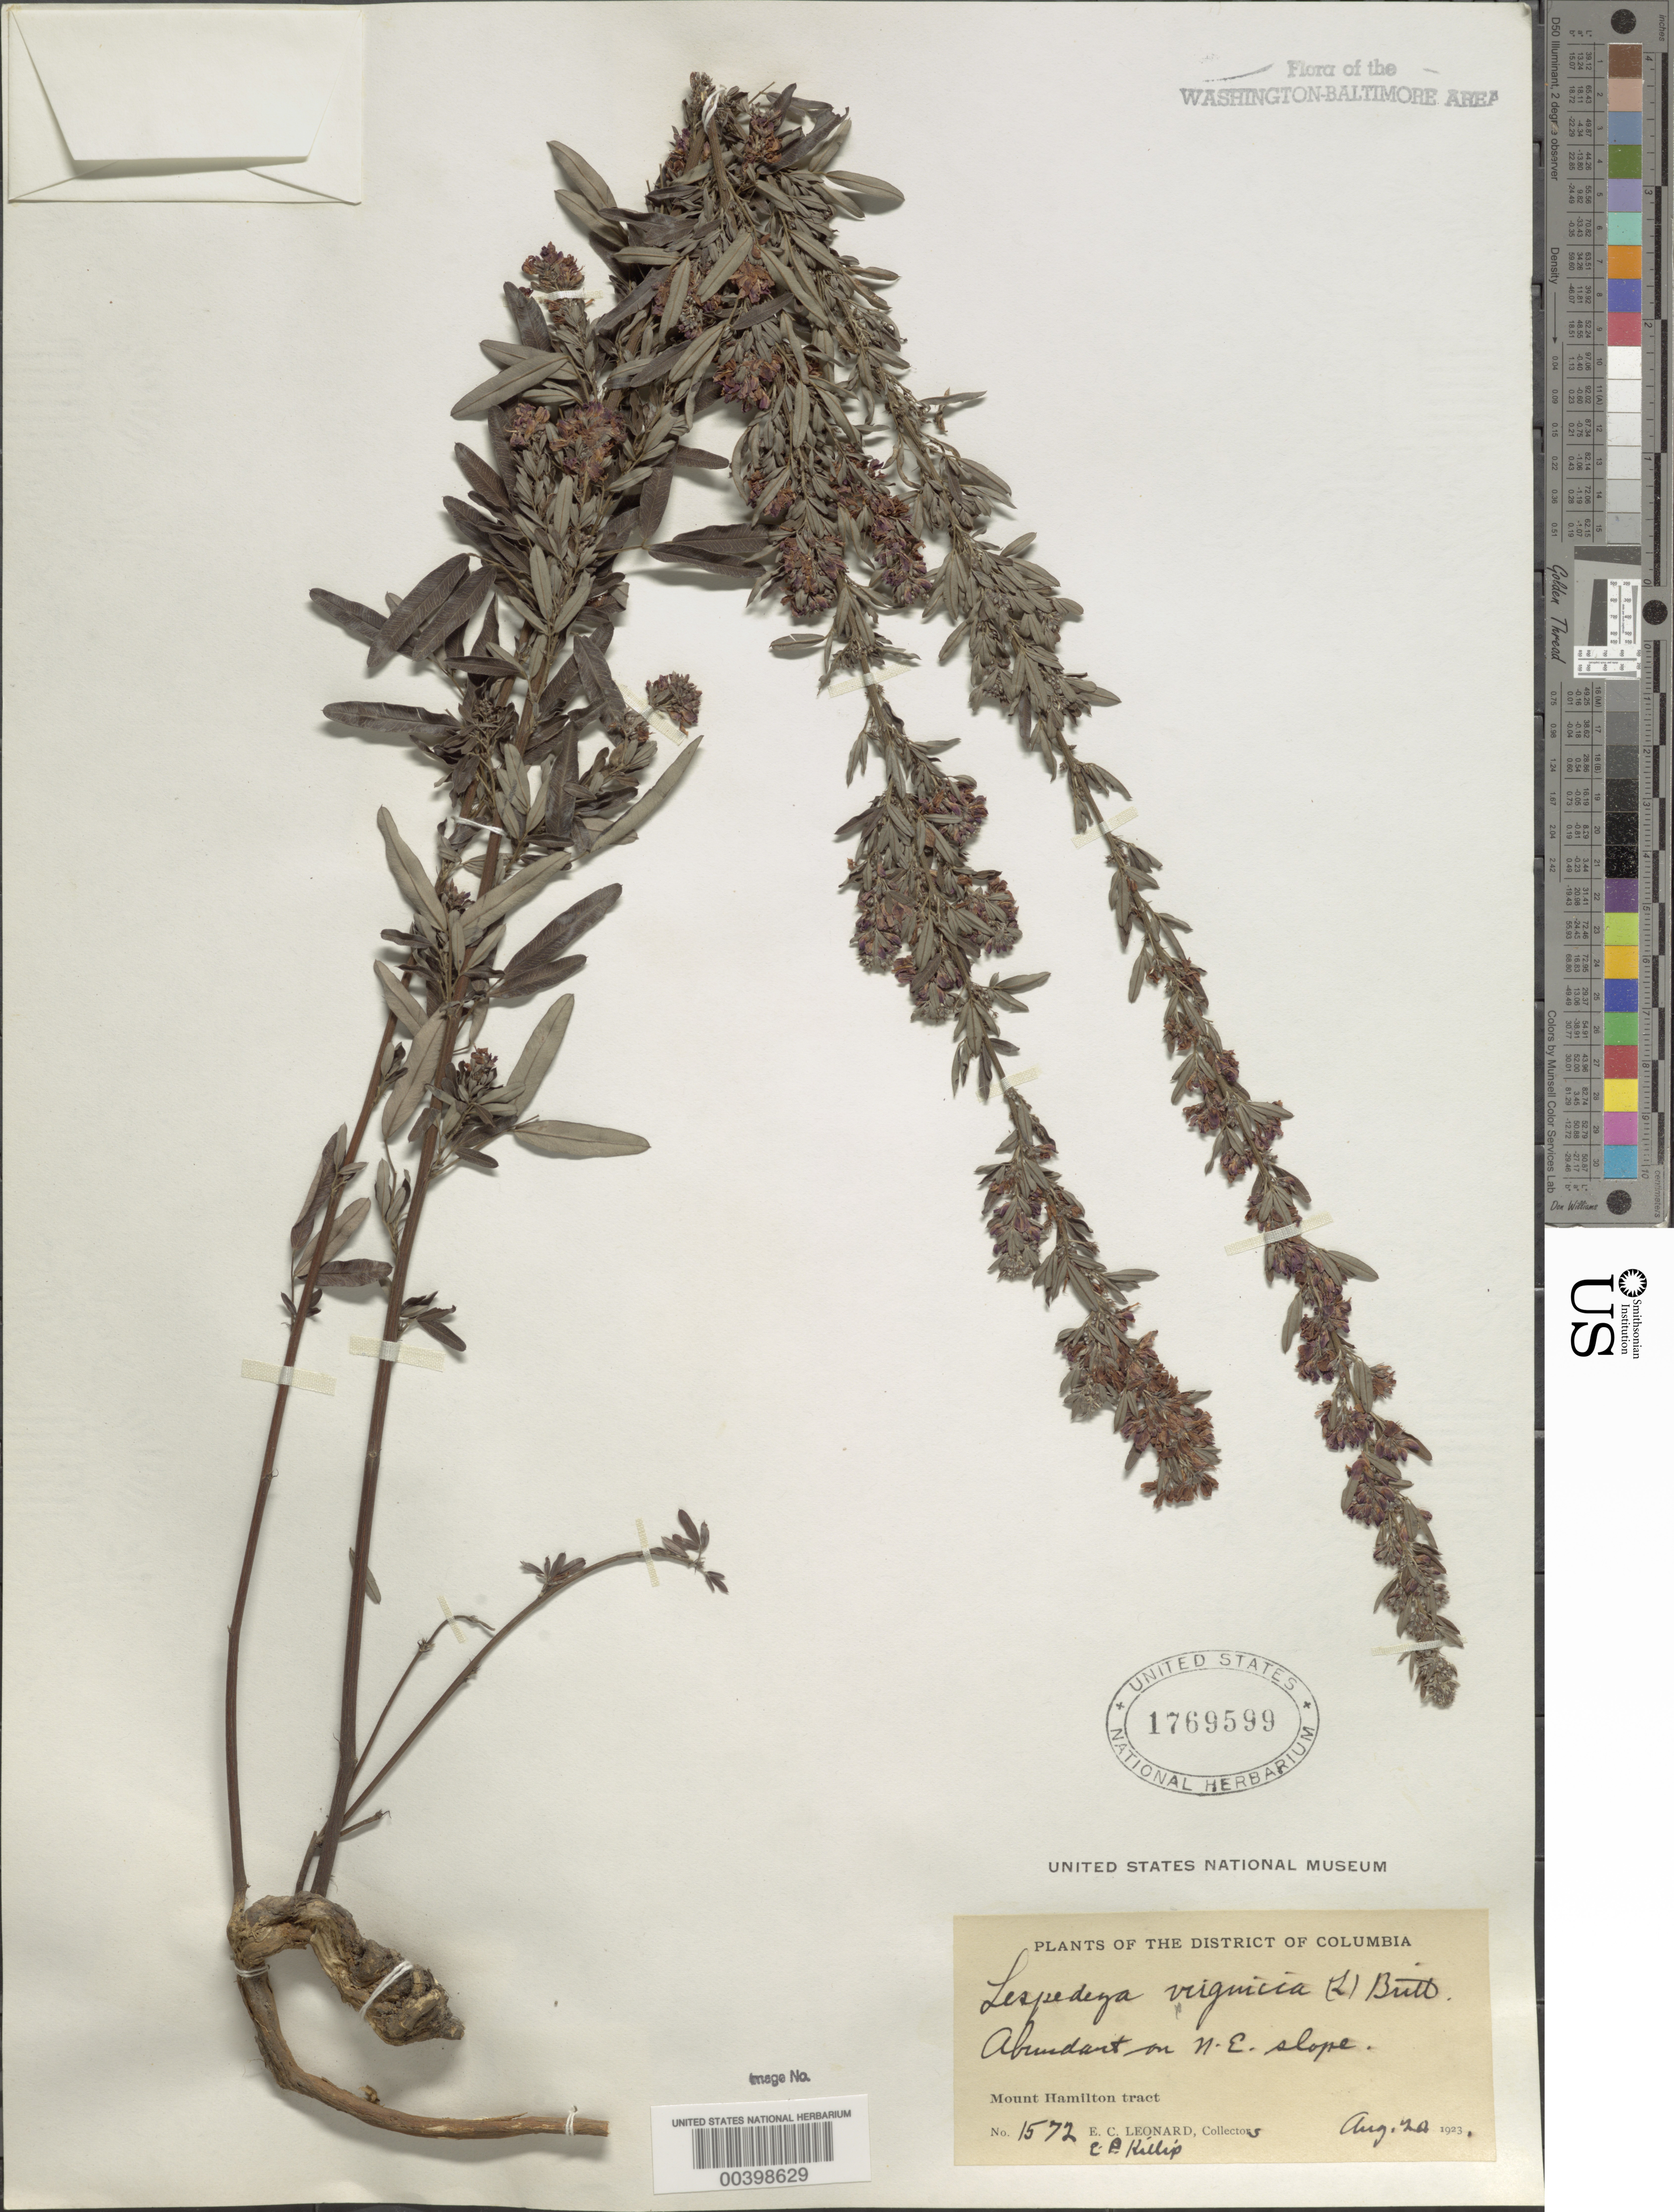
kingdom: Plantae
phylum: Tracheophyta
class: Magnoliopsida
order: Fabales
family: Fabaceae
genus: Lespedeza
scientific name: Lespedeza virginica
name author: (L.) Britton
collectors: E. C. Leonard & E. P. Killip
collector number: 1572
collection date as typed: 20 Aug 1923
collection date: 1923-08-20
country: United States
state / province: District of Columbia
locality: Mount Hamilton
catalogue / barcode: US 1769599